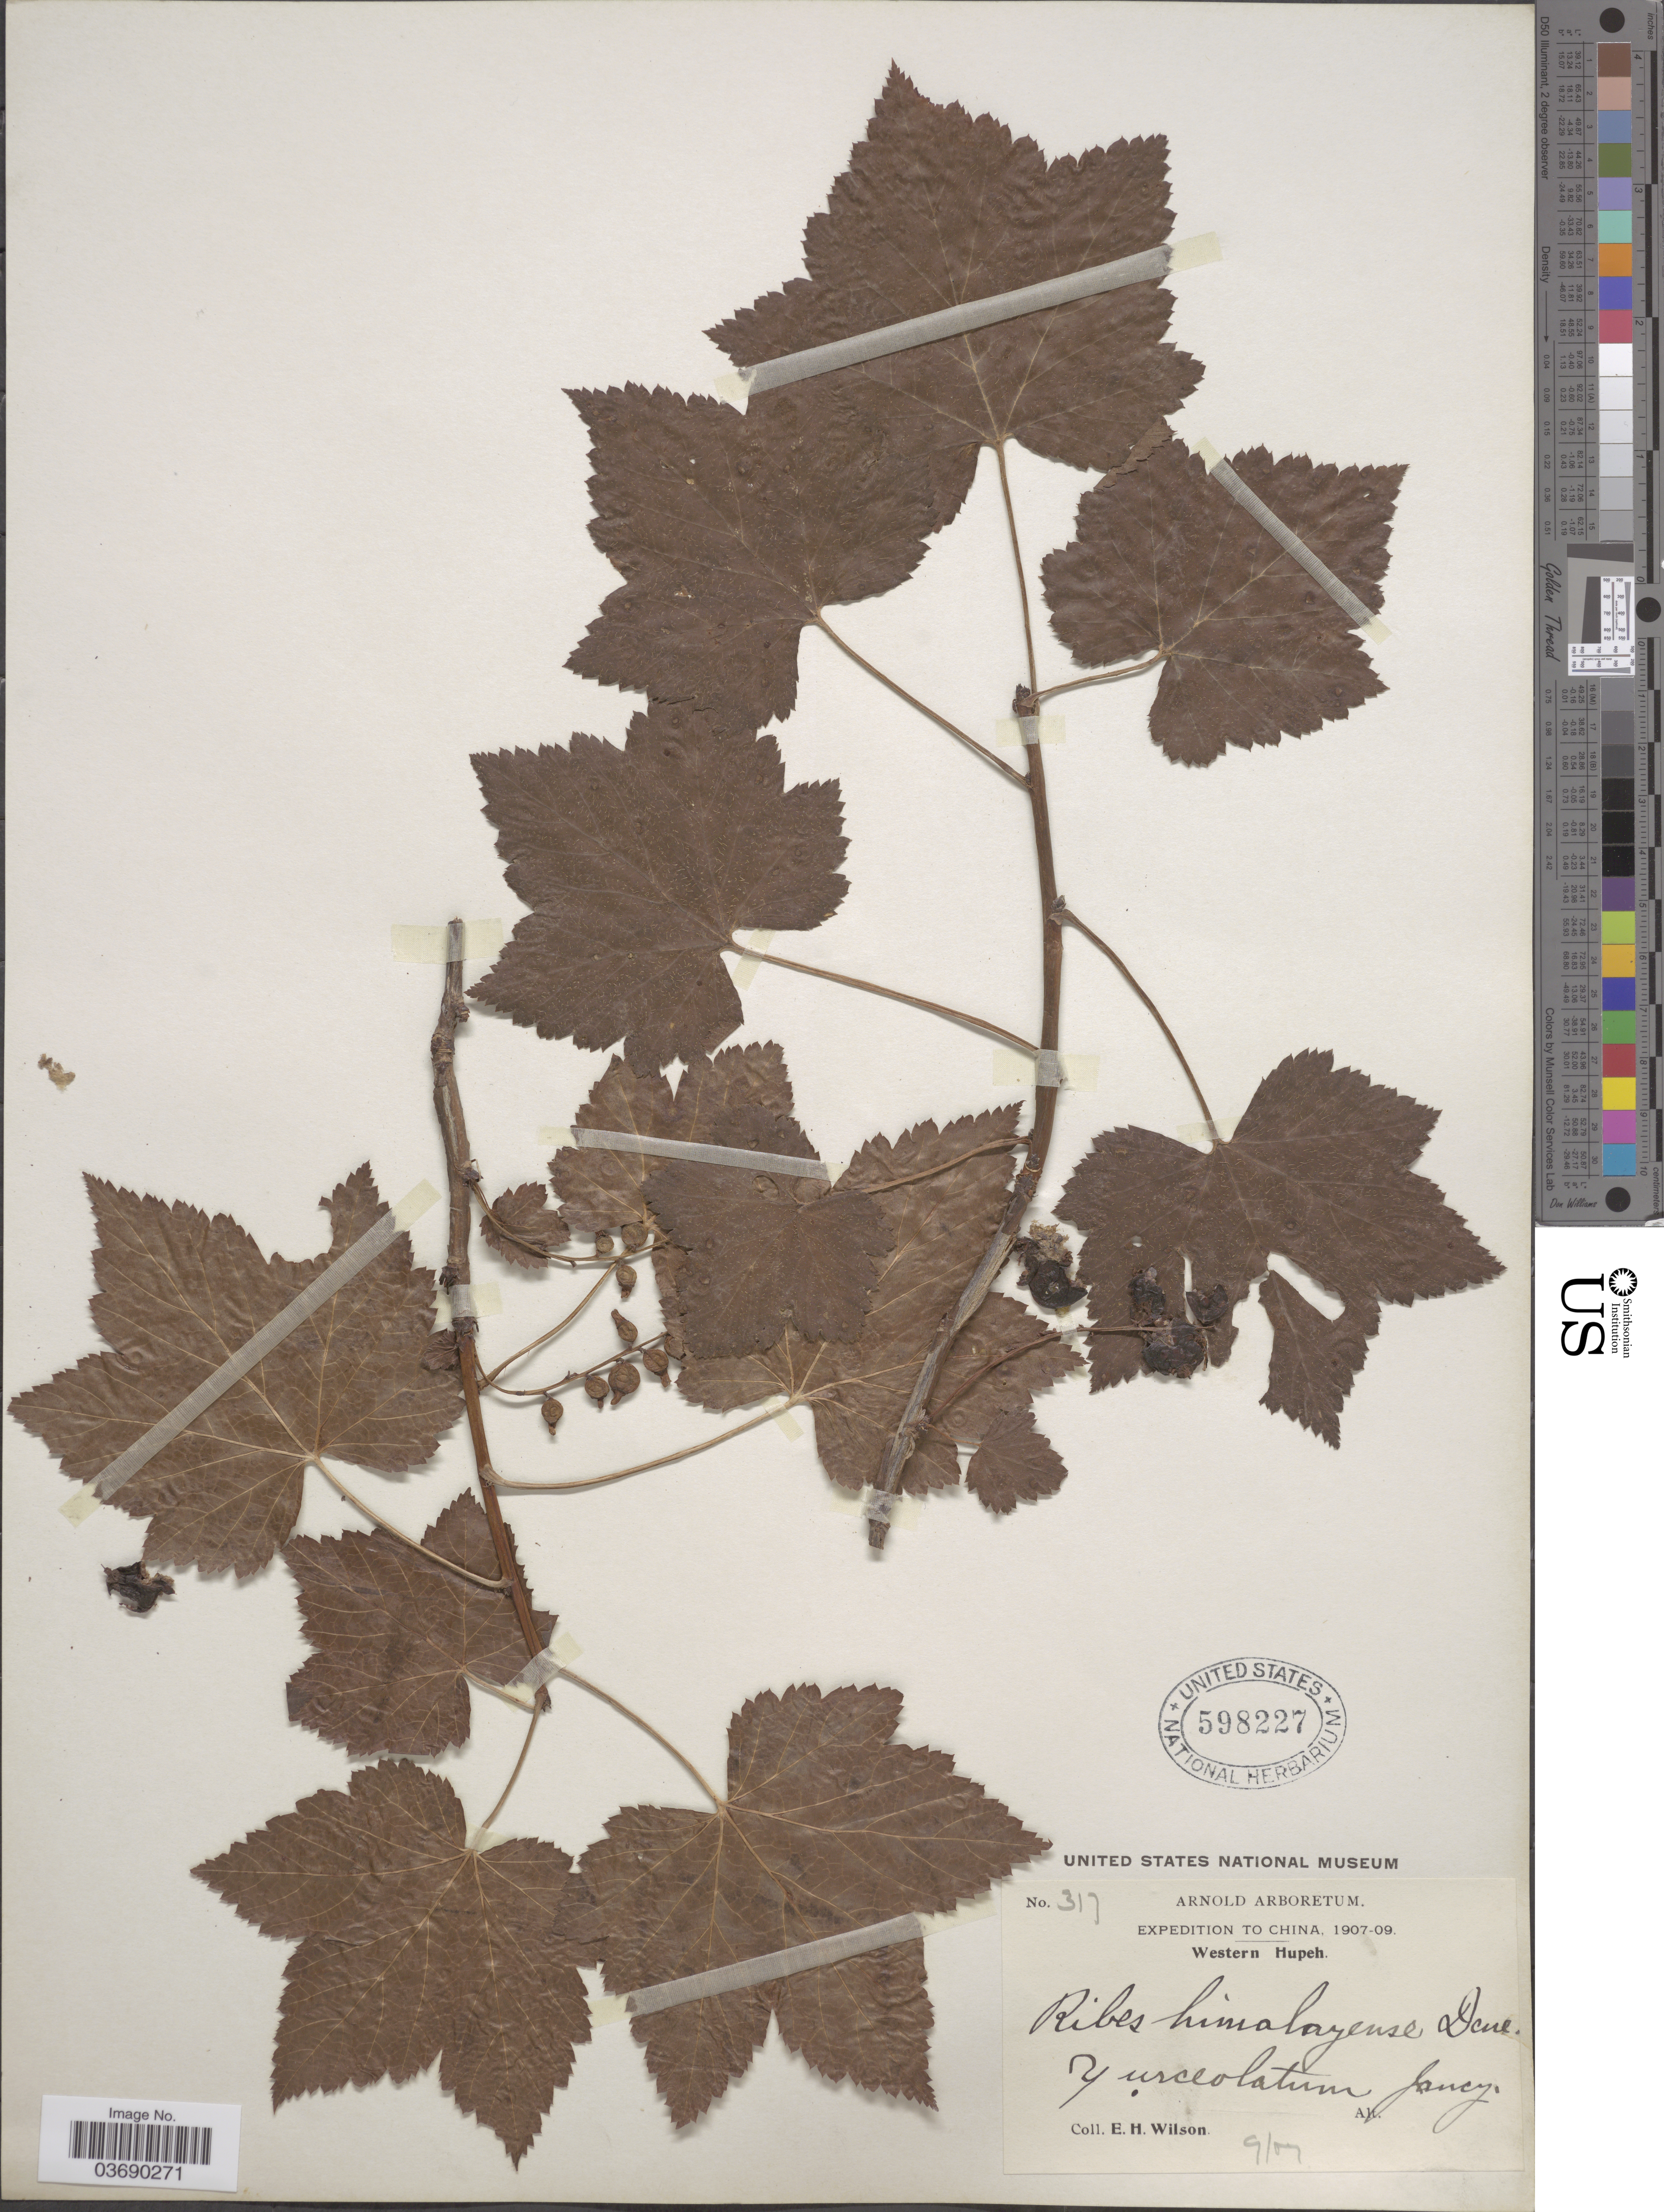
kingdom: Plantae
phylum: Tracheophyta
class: Magnoliopsida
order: Saxifragales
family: Grossulariaceae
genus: Ribes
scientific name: Ribes himalense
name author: Royle ex Decne.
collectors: E. Wilson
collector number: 317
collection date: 1907-09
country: China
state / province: Hubei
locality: China. Western Hupeh.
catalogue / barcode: US 598227